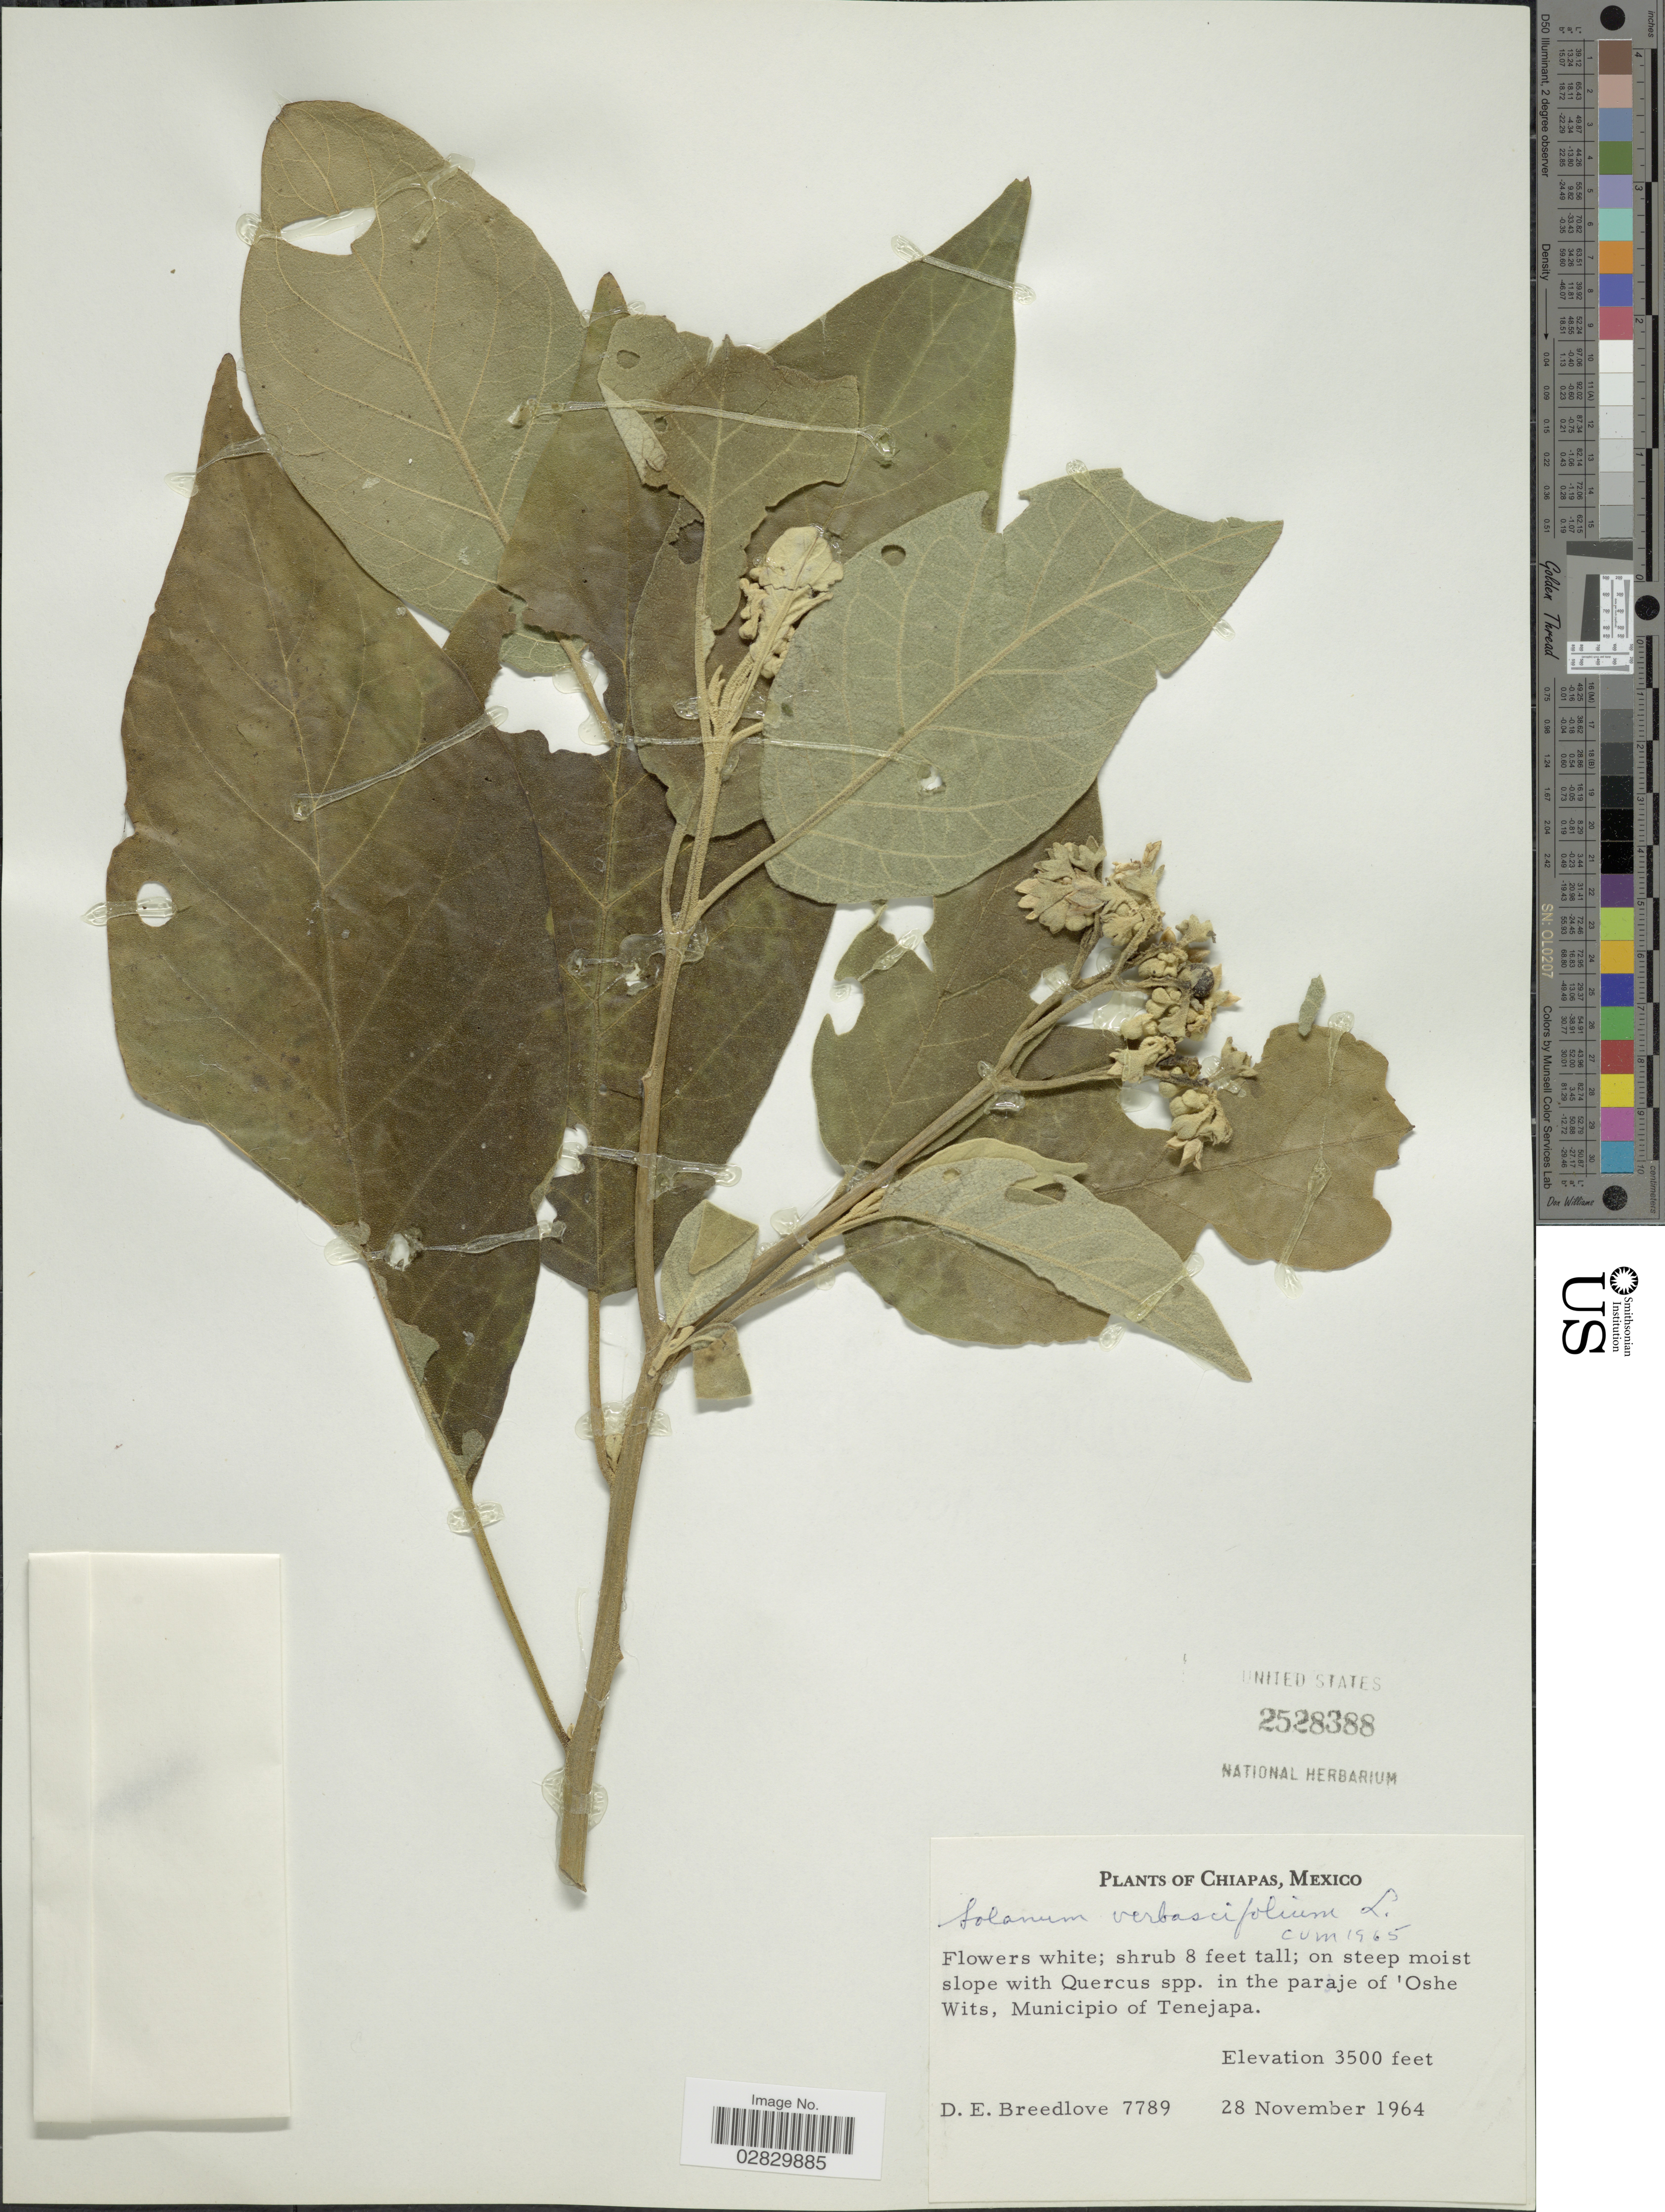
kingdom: Plantae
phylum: Tracheophyta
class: Magnoliopsida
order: Solanales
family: Solanaceae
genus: Solanum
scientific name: Solanum erianthum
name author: D. Don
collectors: D. E. Breedlove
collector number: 7789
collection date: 1964-11-28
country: Mexico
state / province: Chiapas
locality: On steep moist slope with Quercus spp. in the paraje of 'Oshe Wits, Municipio of Tenejapa.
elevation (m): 1067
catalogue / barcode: US 2528388